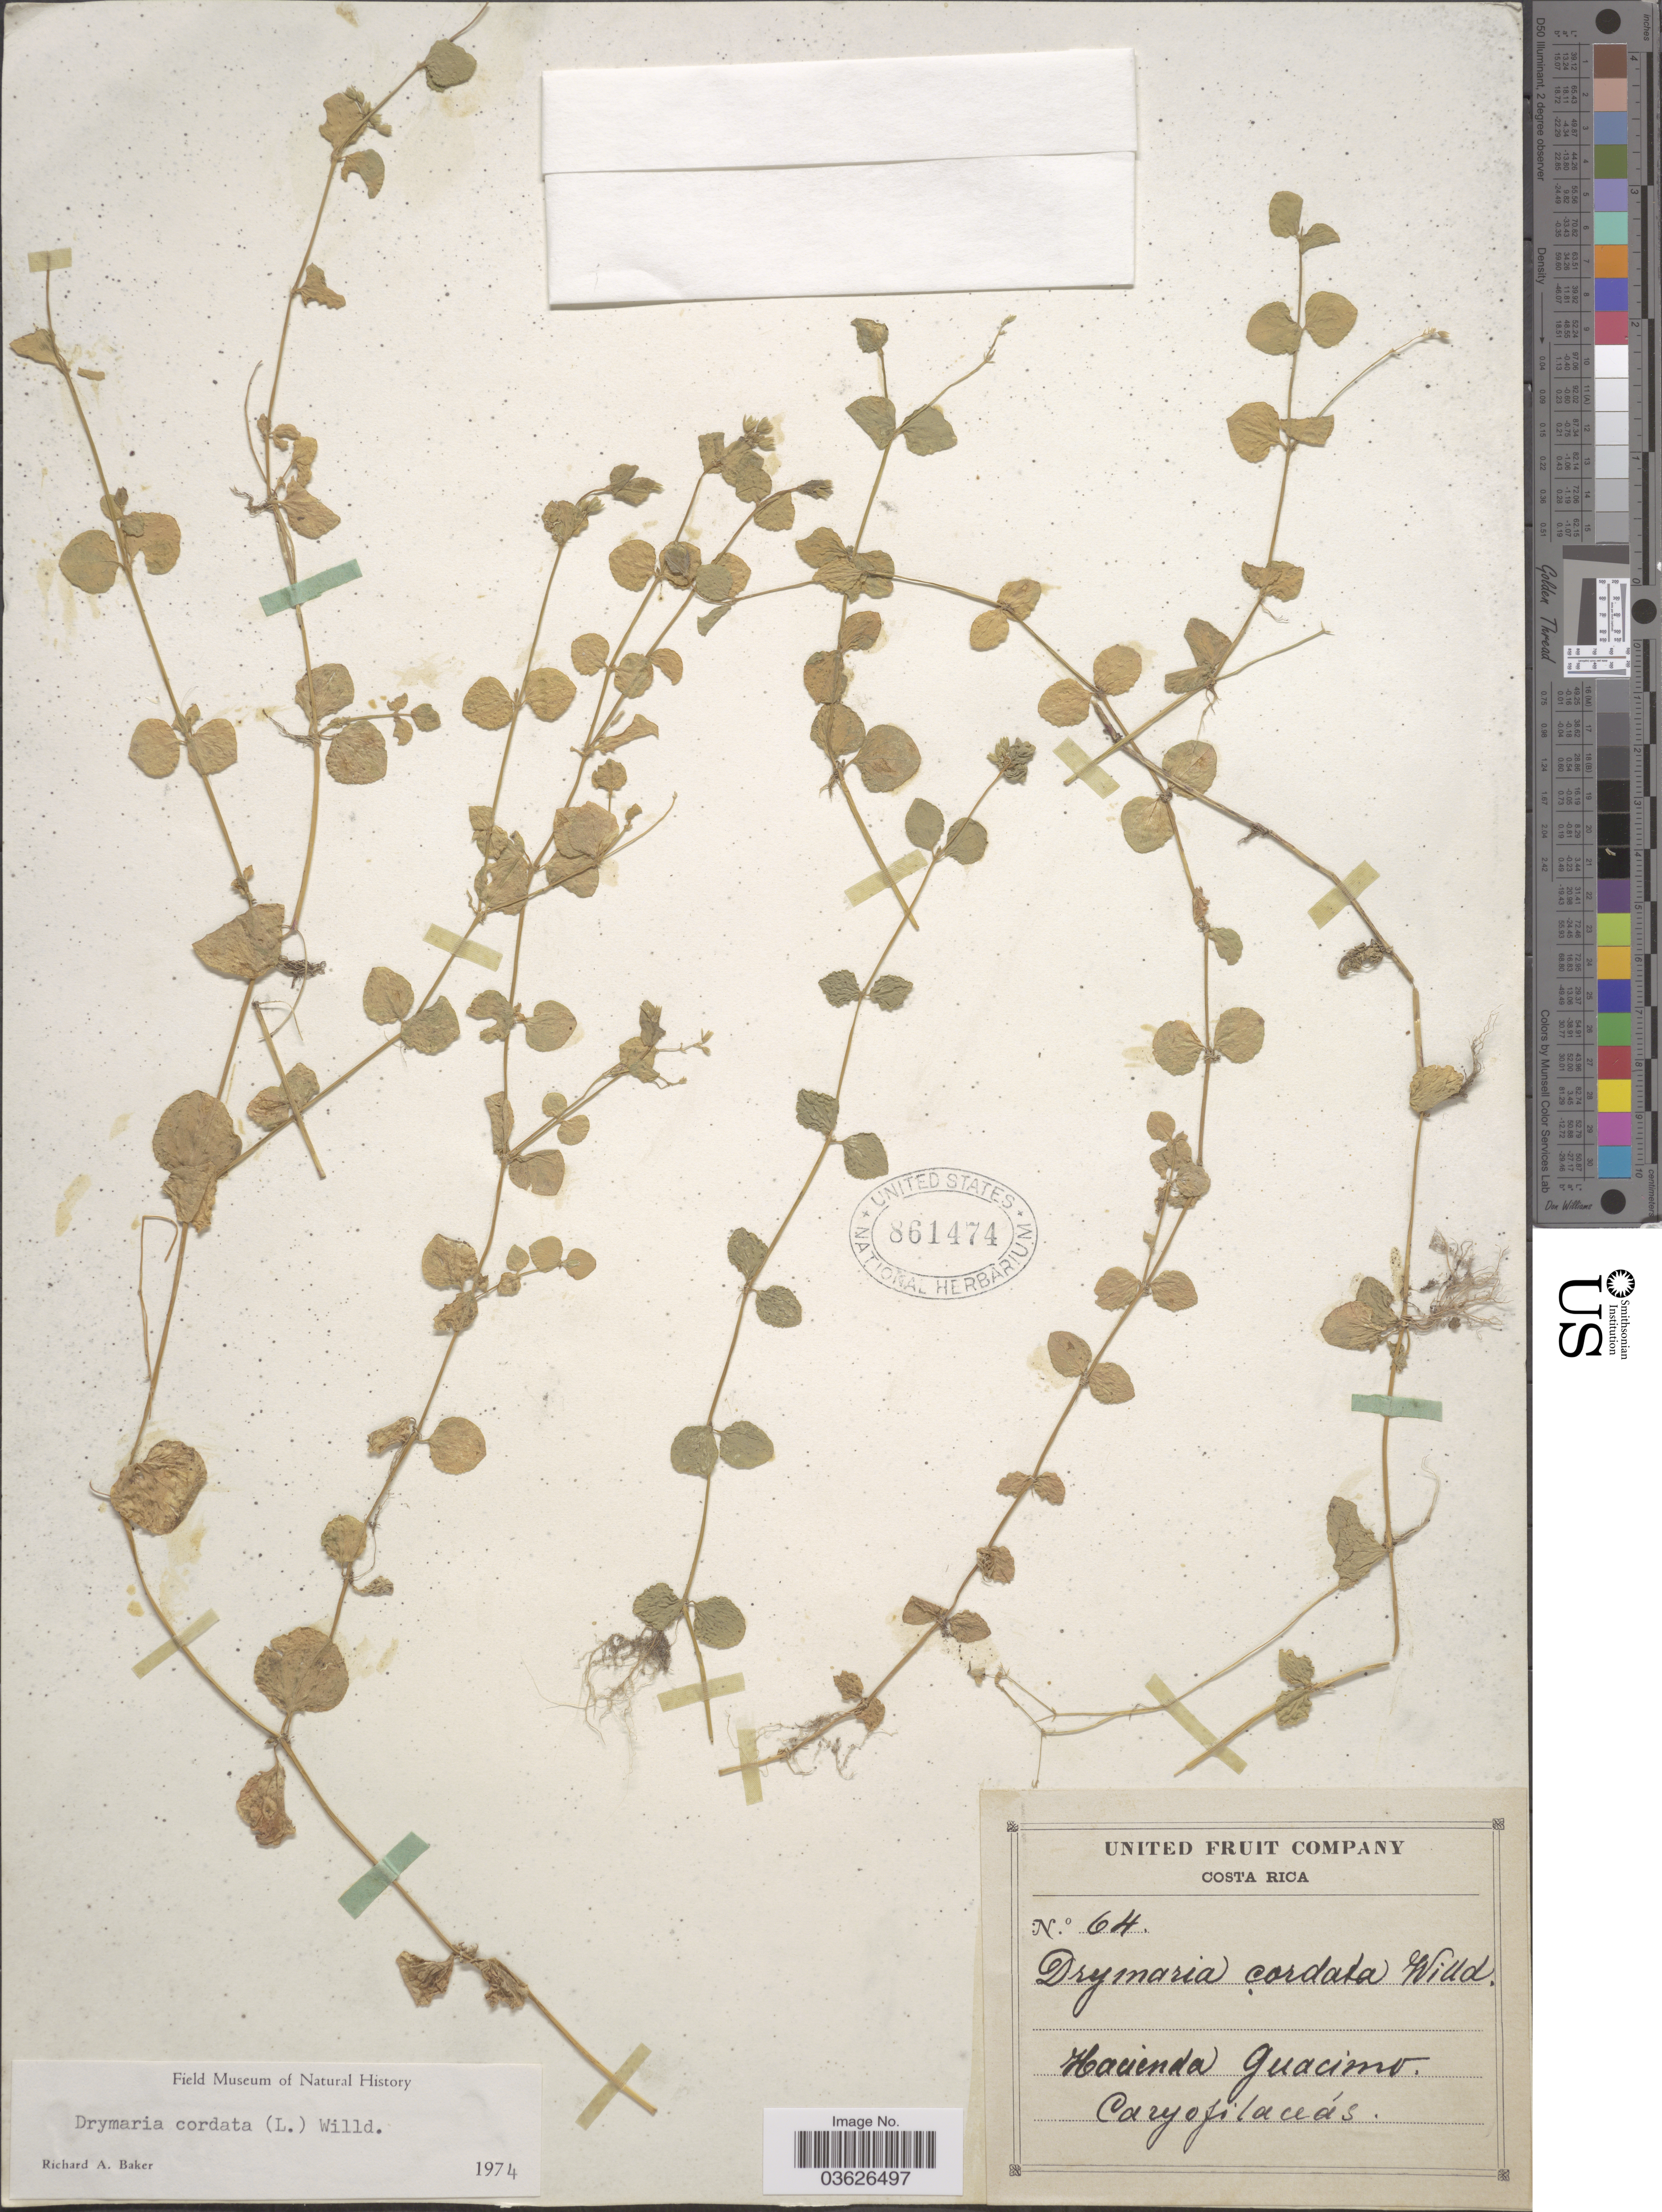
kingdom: Plantae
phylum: Tracheophyta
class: Magnoliopsida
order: Caryophyllales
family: Caryophyllaceae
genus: Drymaria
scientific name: Drymaria cordata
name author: (L.) Willd. ex Schult.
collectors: United Fruit Company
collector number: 64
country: Costa Rica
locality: Hacienda Guacimo.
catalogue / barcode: US 861474